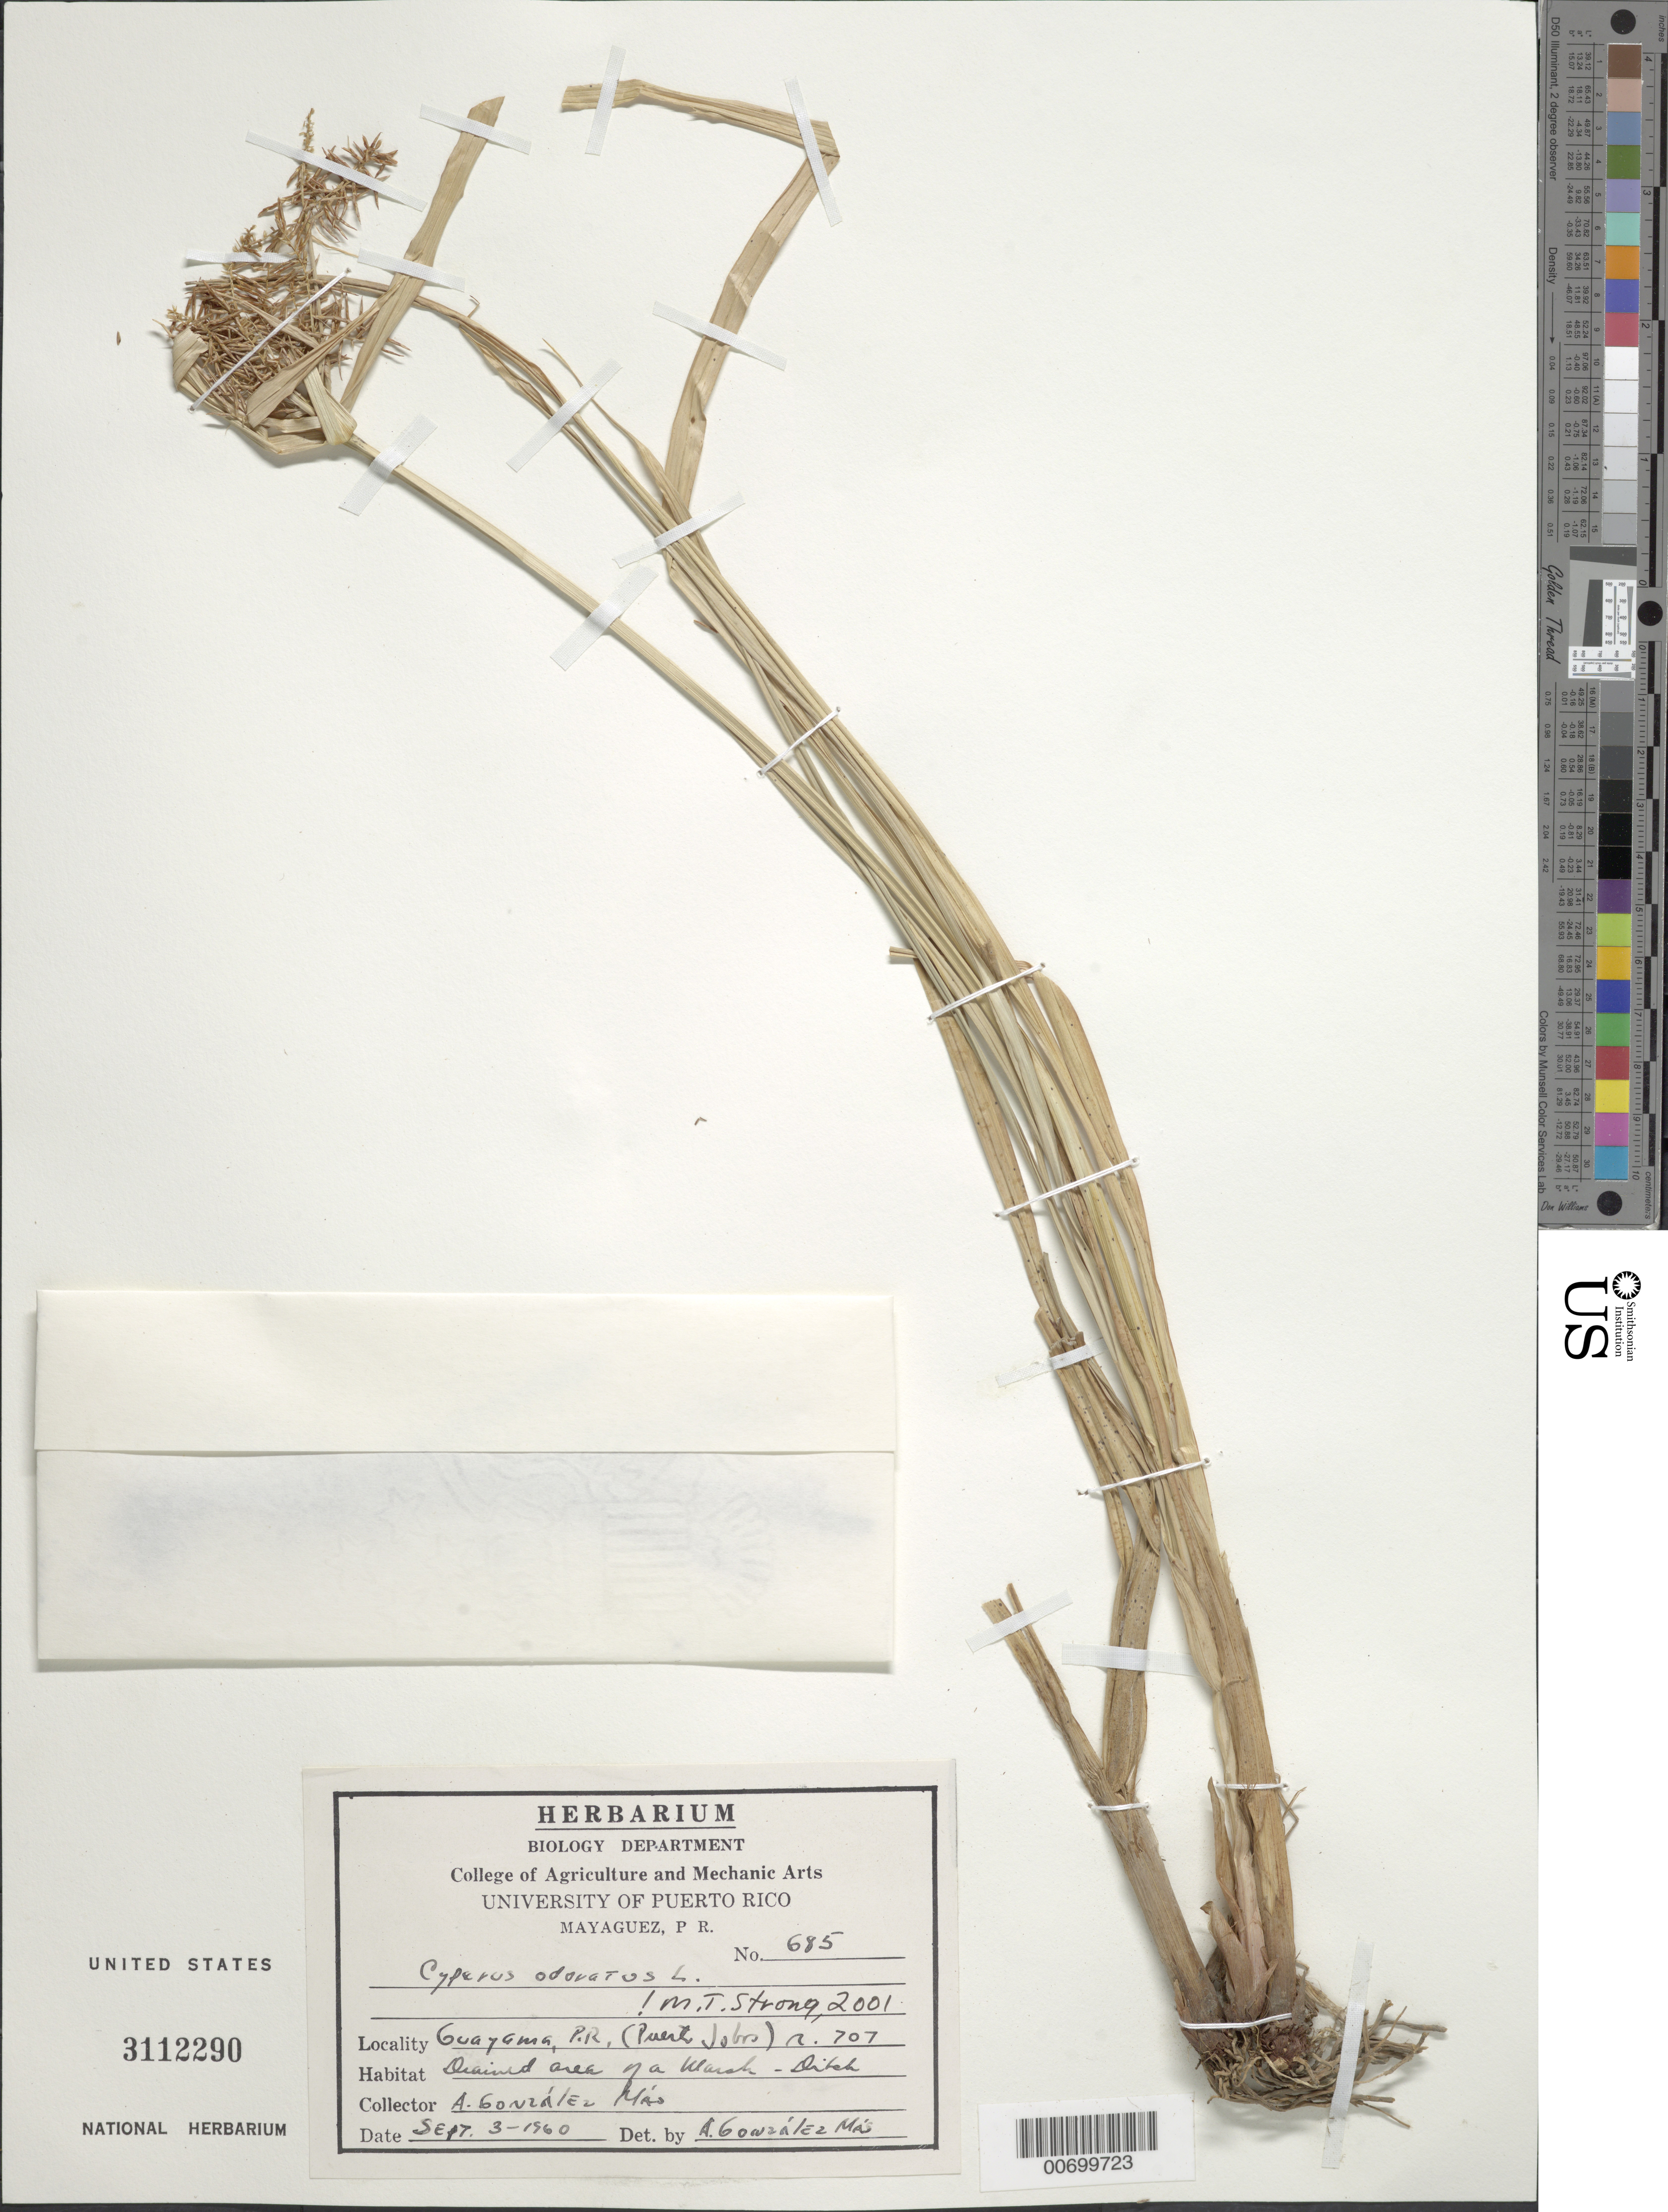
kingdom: Plantae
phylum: Tracheophyta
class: Liliopsida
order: Poales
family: Cyperaceae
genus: Cyperus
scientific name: Cyperus odoratus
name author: L.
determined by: Strong, M. T., (US), Smithsonian Institution - National Museum of Natural History (UNITED STATES)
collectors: A. González Más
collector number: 685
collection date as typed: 03 Sep 1960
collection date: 1960-09-03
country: Puerto Rico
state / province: Guayama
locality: Guayama: Pto. Jobos, Rd. 709.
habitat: Drained area of marsh; ditch.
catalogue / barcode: US 3112290